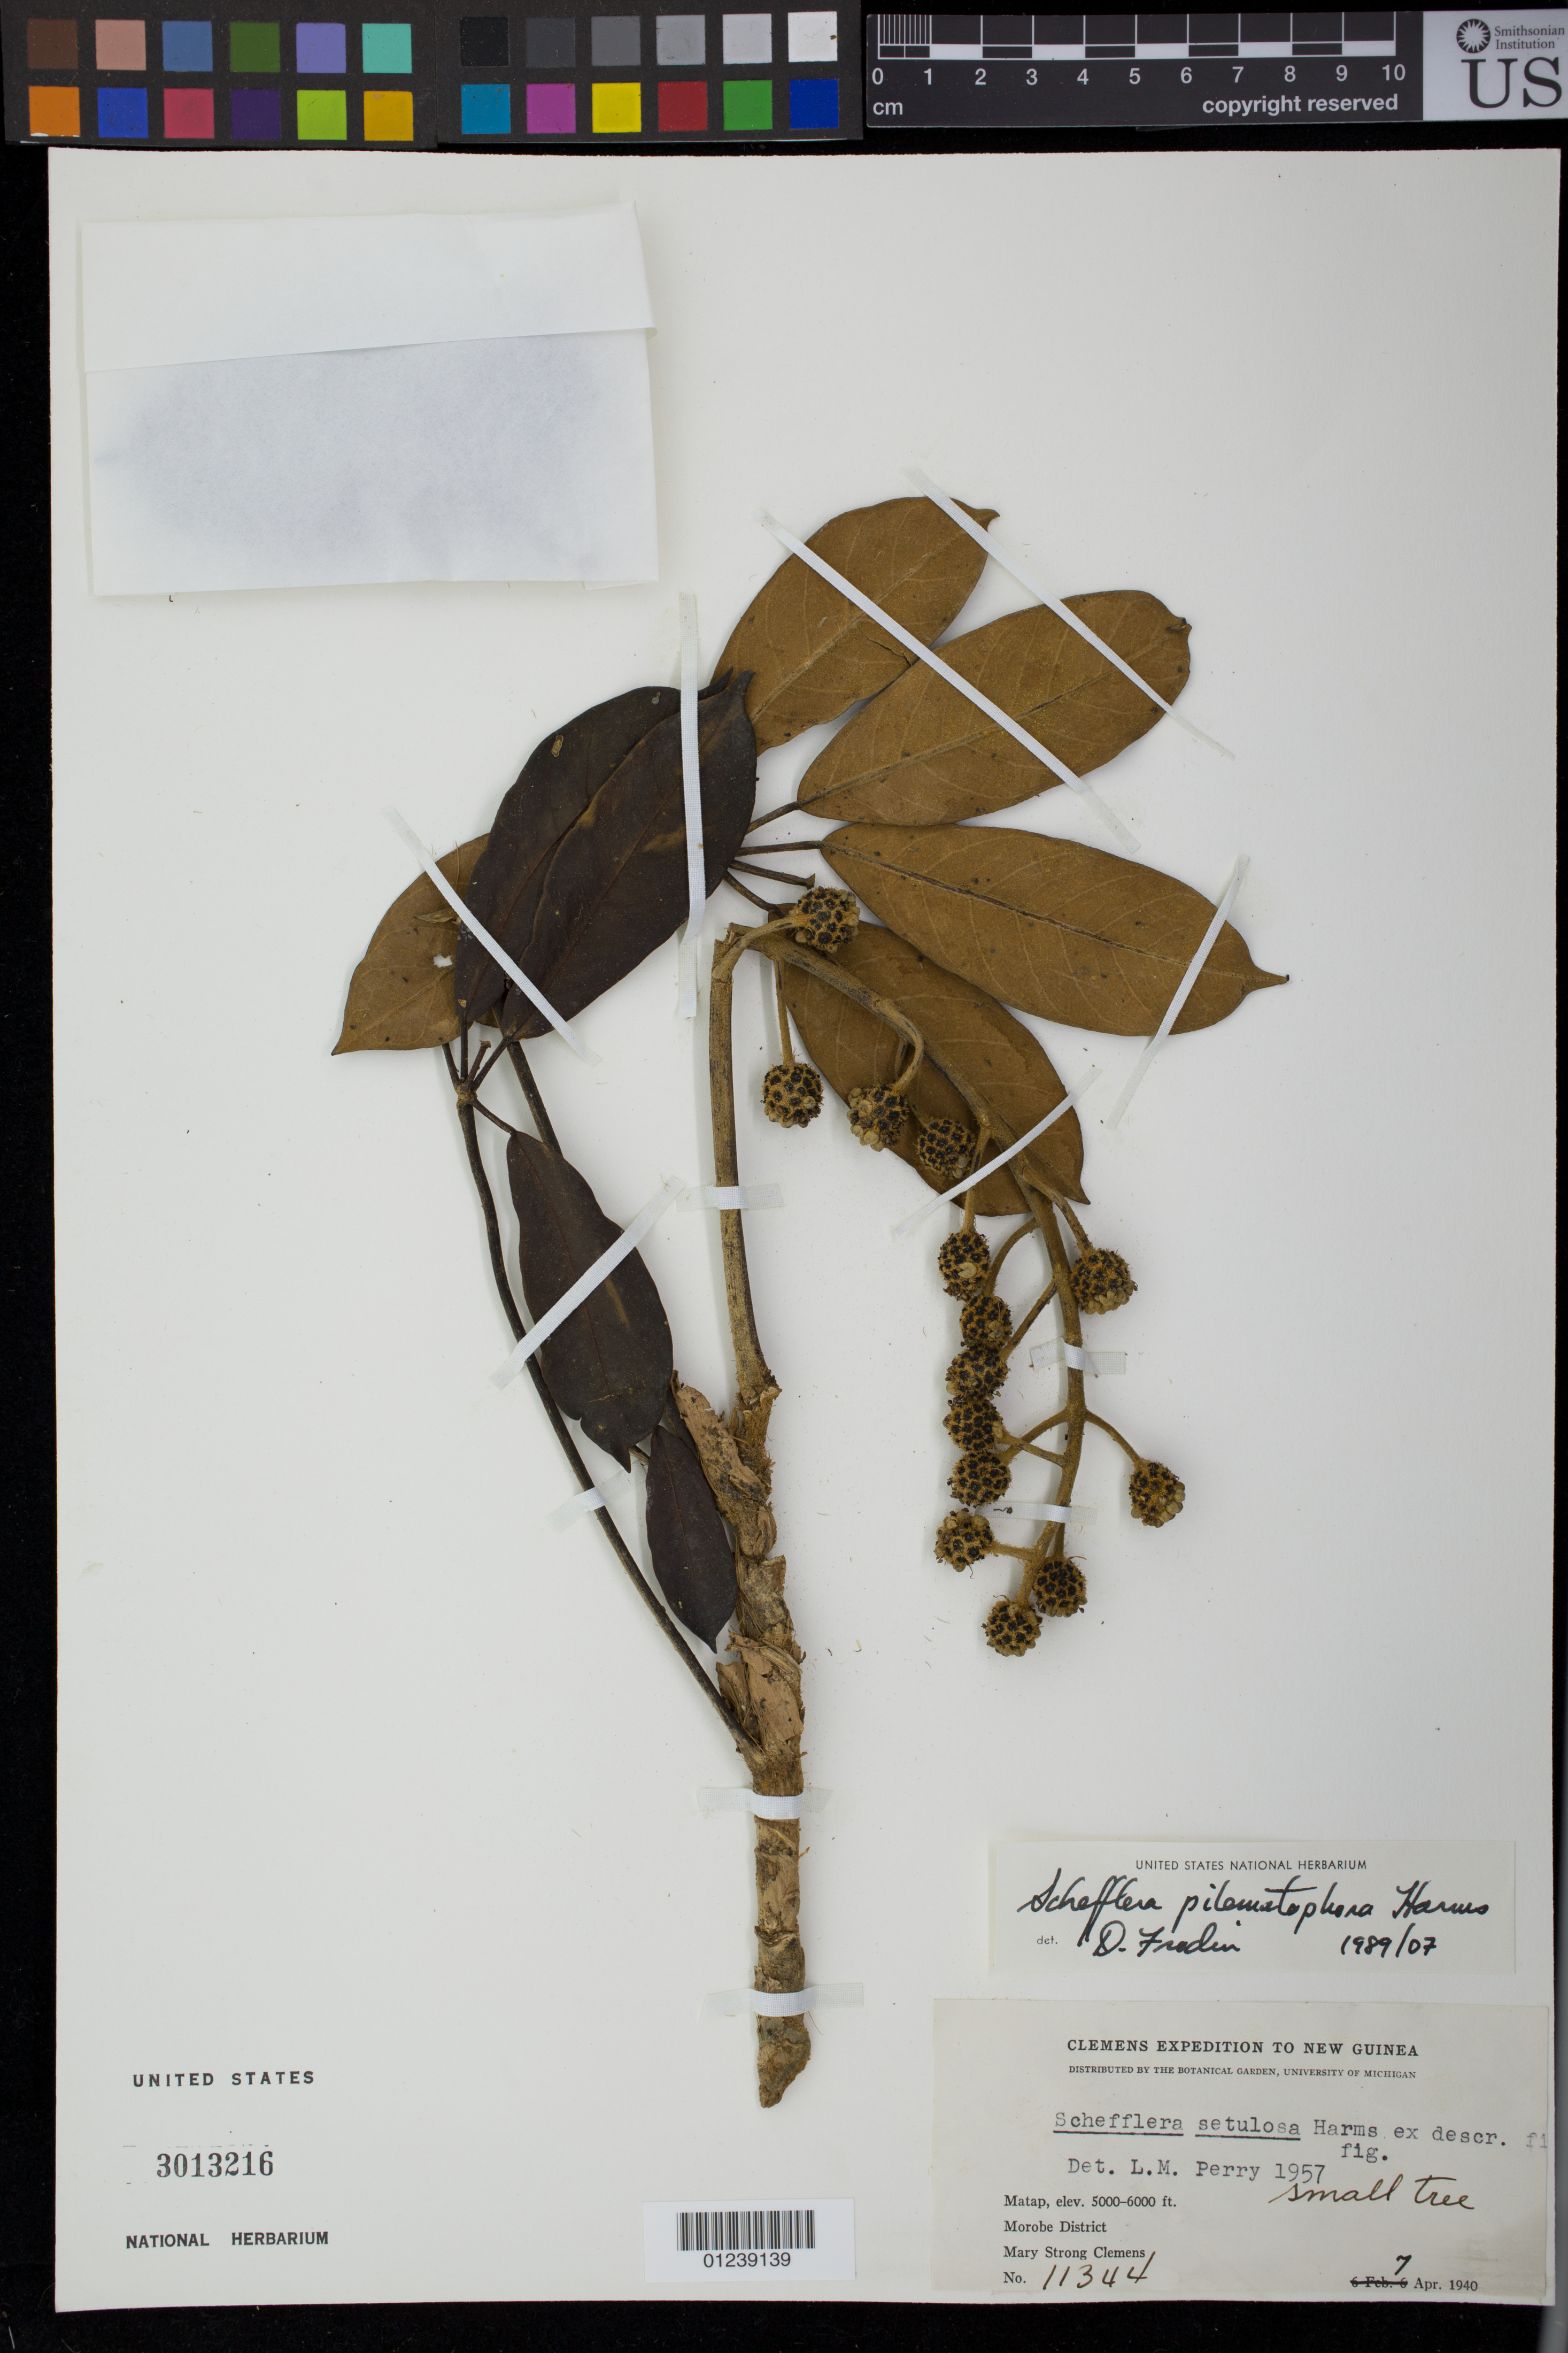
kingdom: Plantae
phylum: Tracheophyta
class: Magnoliopsida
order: Apiales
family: Araliaceae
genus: Heptapleurum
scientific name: Heptapleurum pilematophorum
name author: (Harms) G. M. Plunkett & Lowry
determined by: Wagner, W. L., (BOT), Smithsonian Institution - National Museum of Natural History (UNITED STATES)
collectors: M. S. Clemens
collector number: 11344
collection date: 1940-04-07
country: Papua New Guinea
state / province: Morobe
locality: Matap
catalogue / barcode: US 3013216